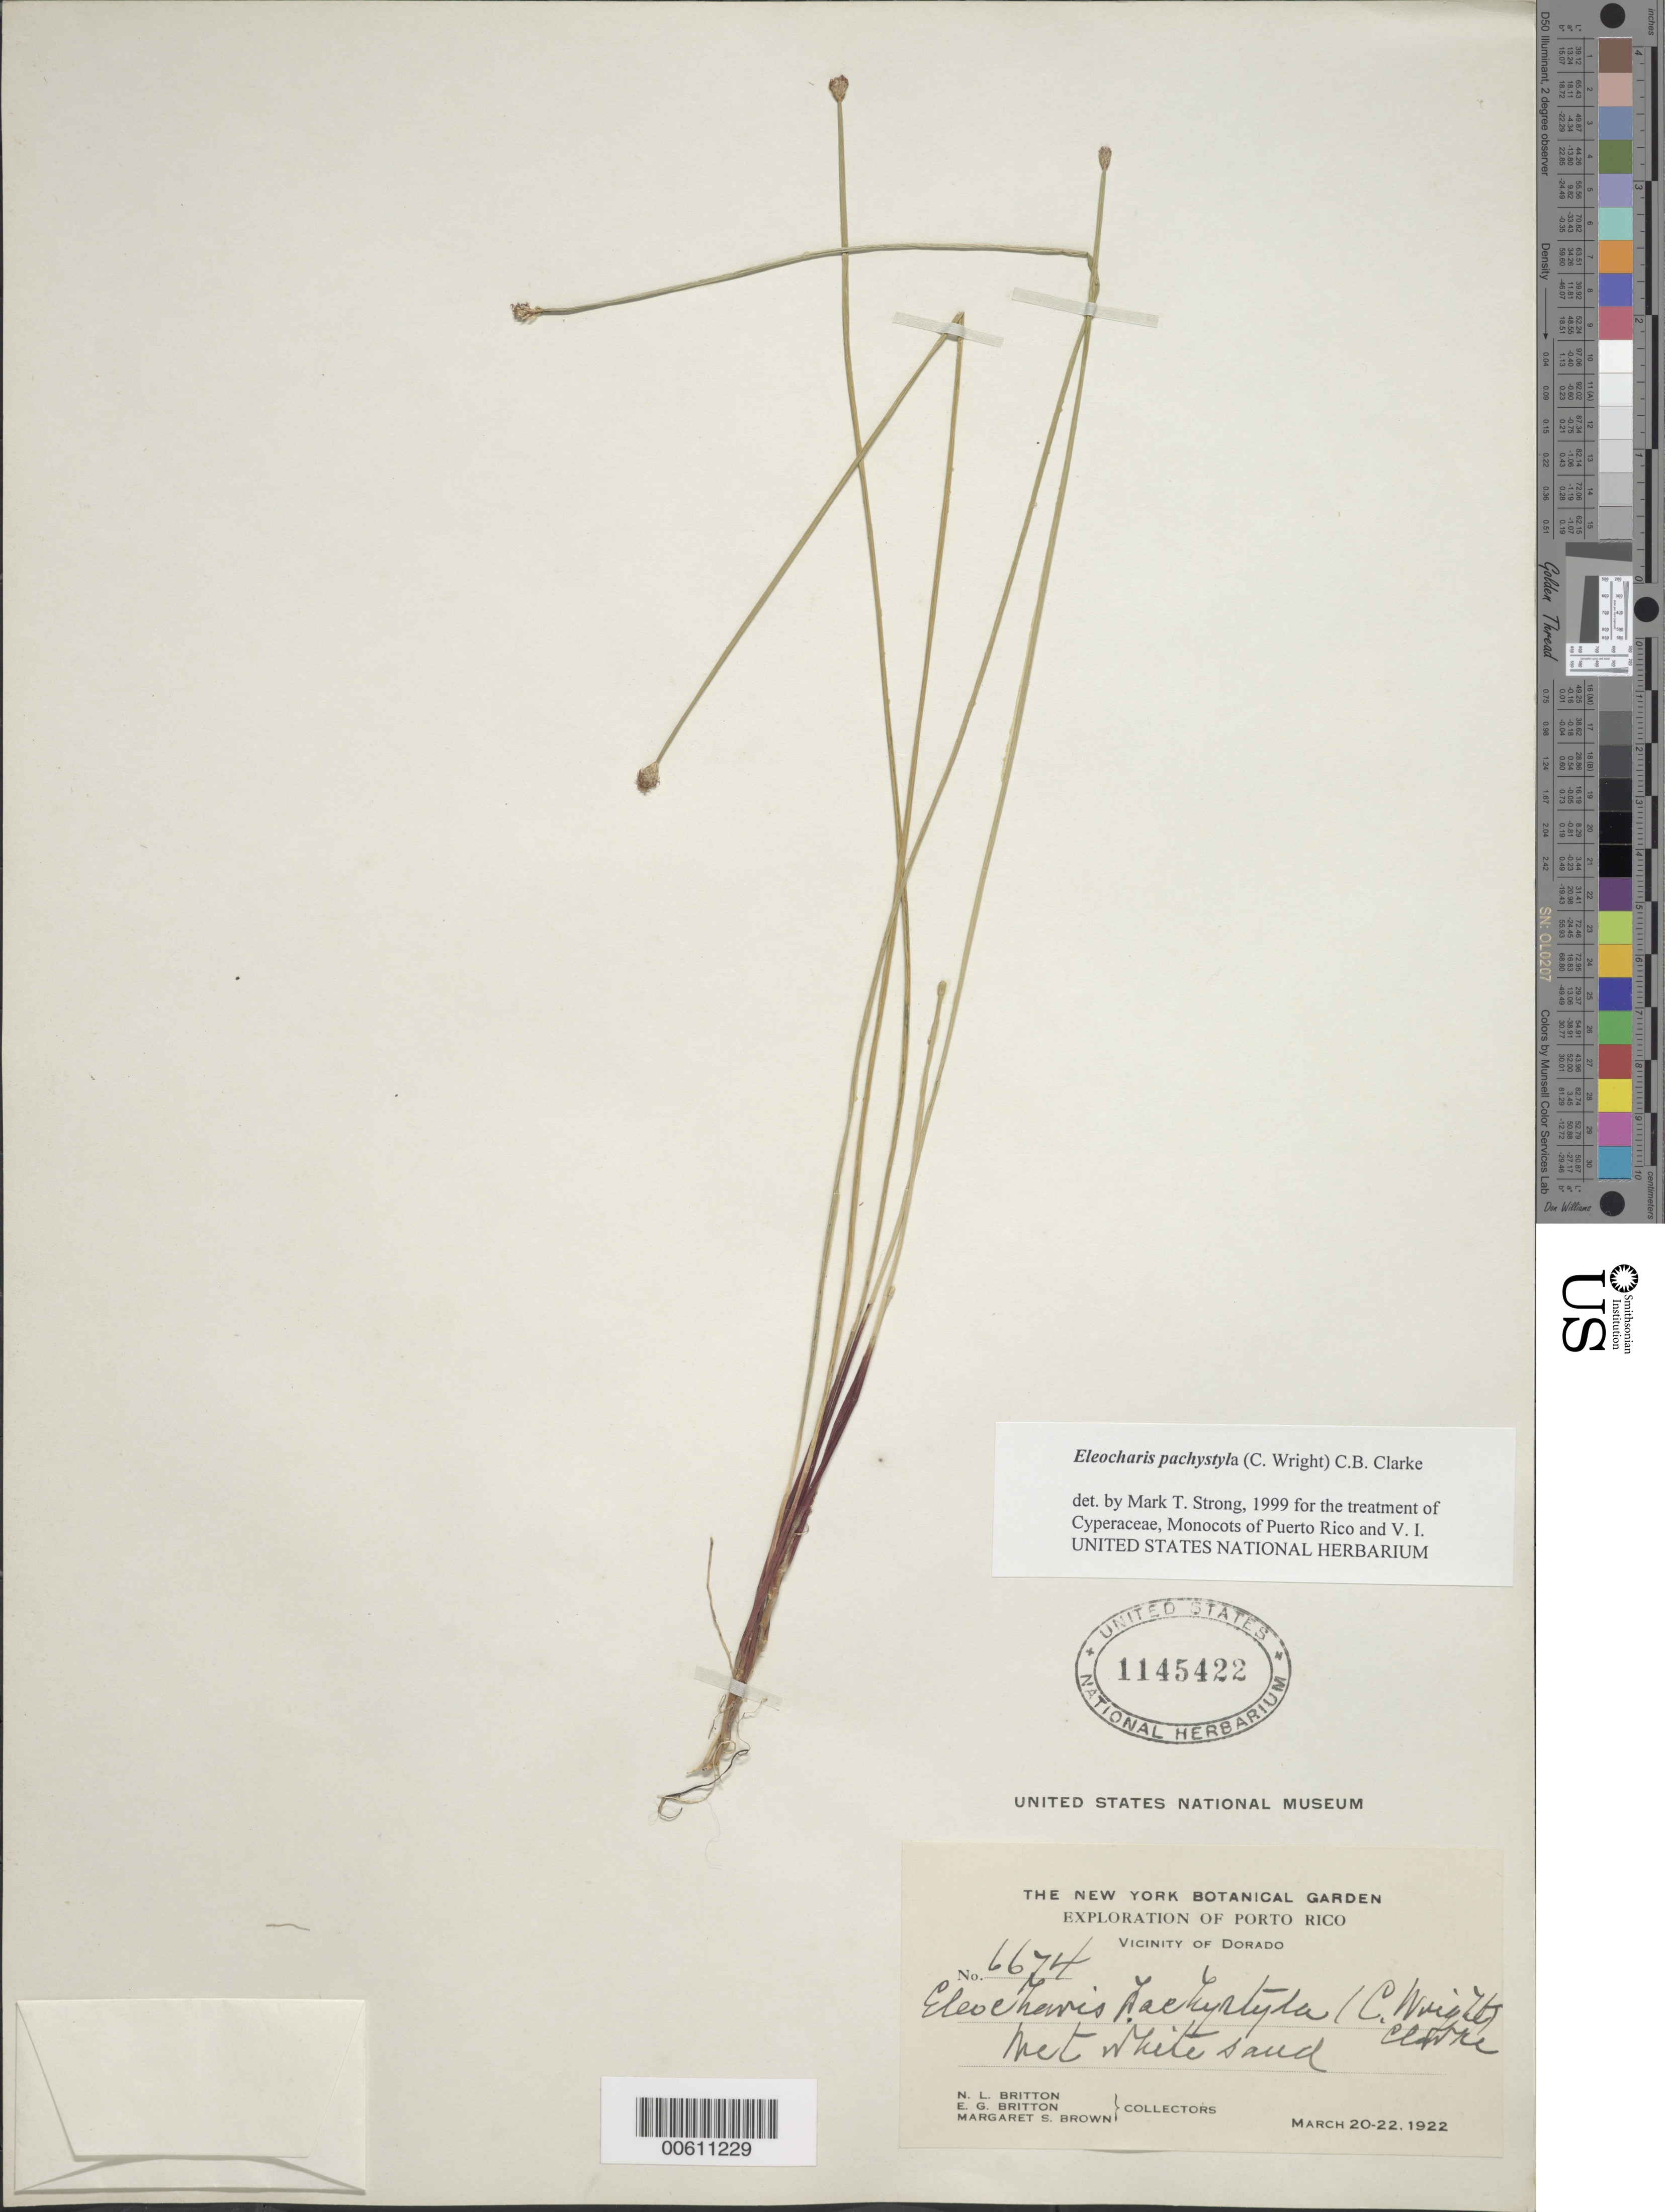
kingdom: Plantae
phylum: Tracheophyta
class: Liliopsida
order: Poales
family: Cyperaceae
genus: Eleocharis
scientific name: Eleocharis pachystyla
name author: (C. Wright) C.B. Clarke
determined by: Strong, M. T., (US), Smithsonian Institution - National Museum of Natural History (UNITED STATES)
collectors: N. Britton, E. G. Britton & M. S. Brown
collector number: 6674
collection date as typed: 20 Mar 1922 to 22 Mar 1922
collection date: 1922-03-20/1922-03-22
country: Puerto Rico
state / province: Dorado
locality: Vicinity of Dorado.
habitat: Wet, white sand.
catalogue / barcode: US 1145422